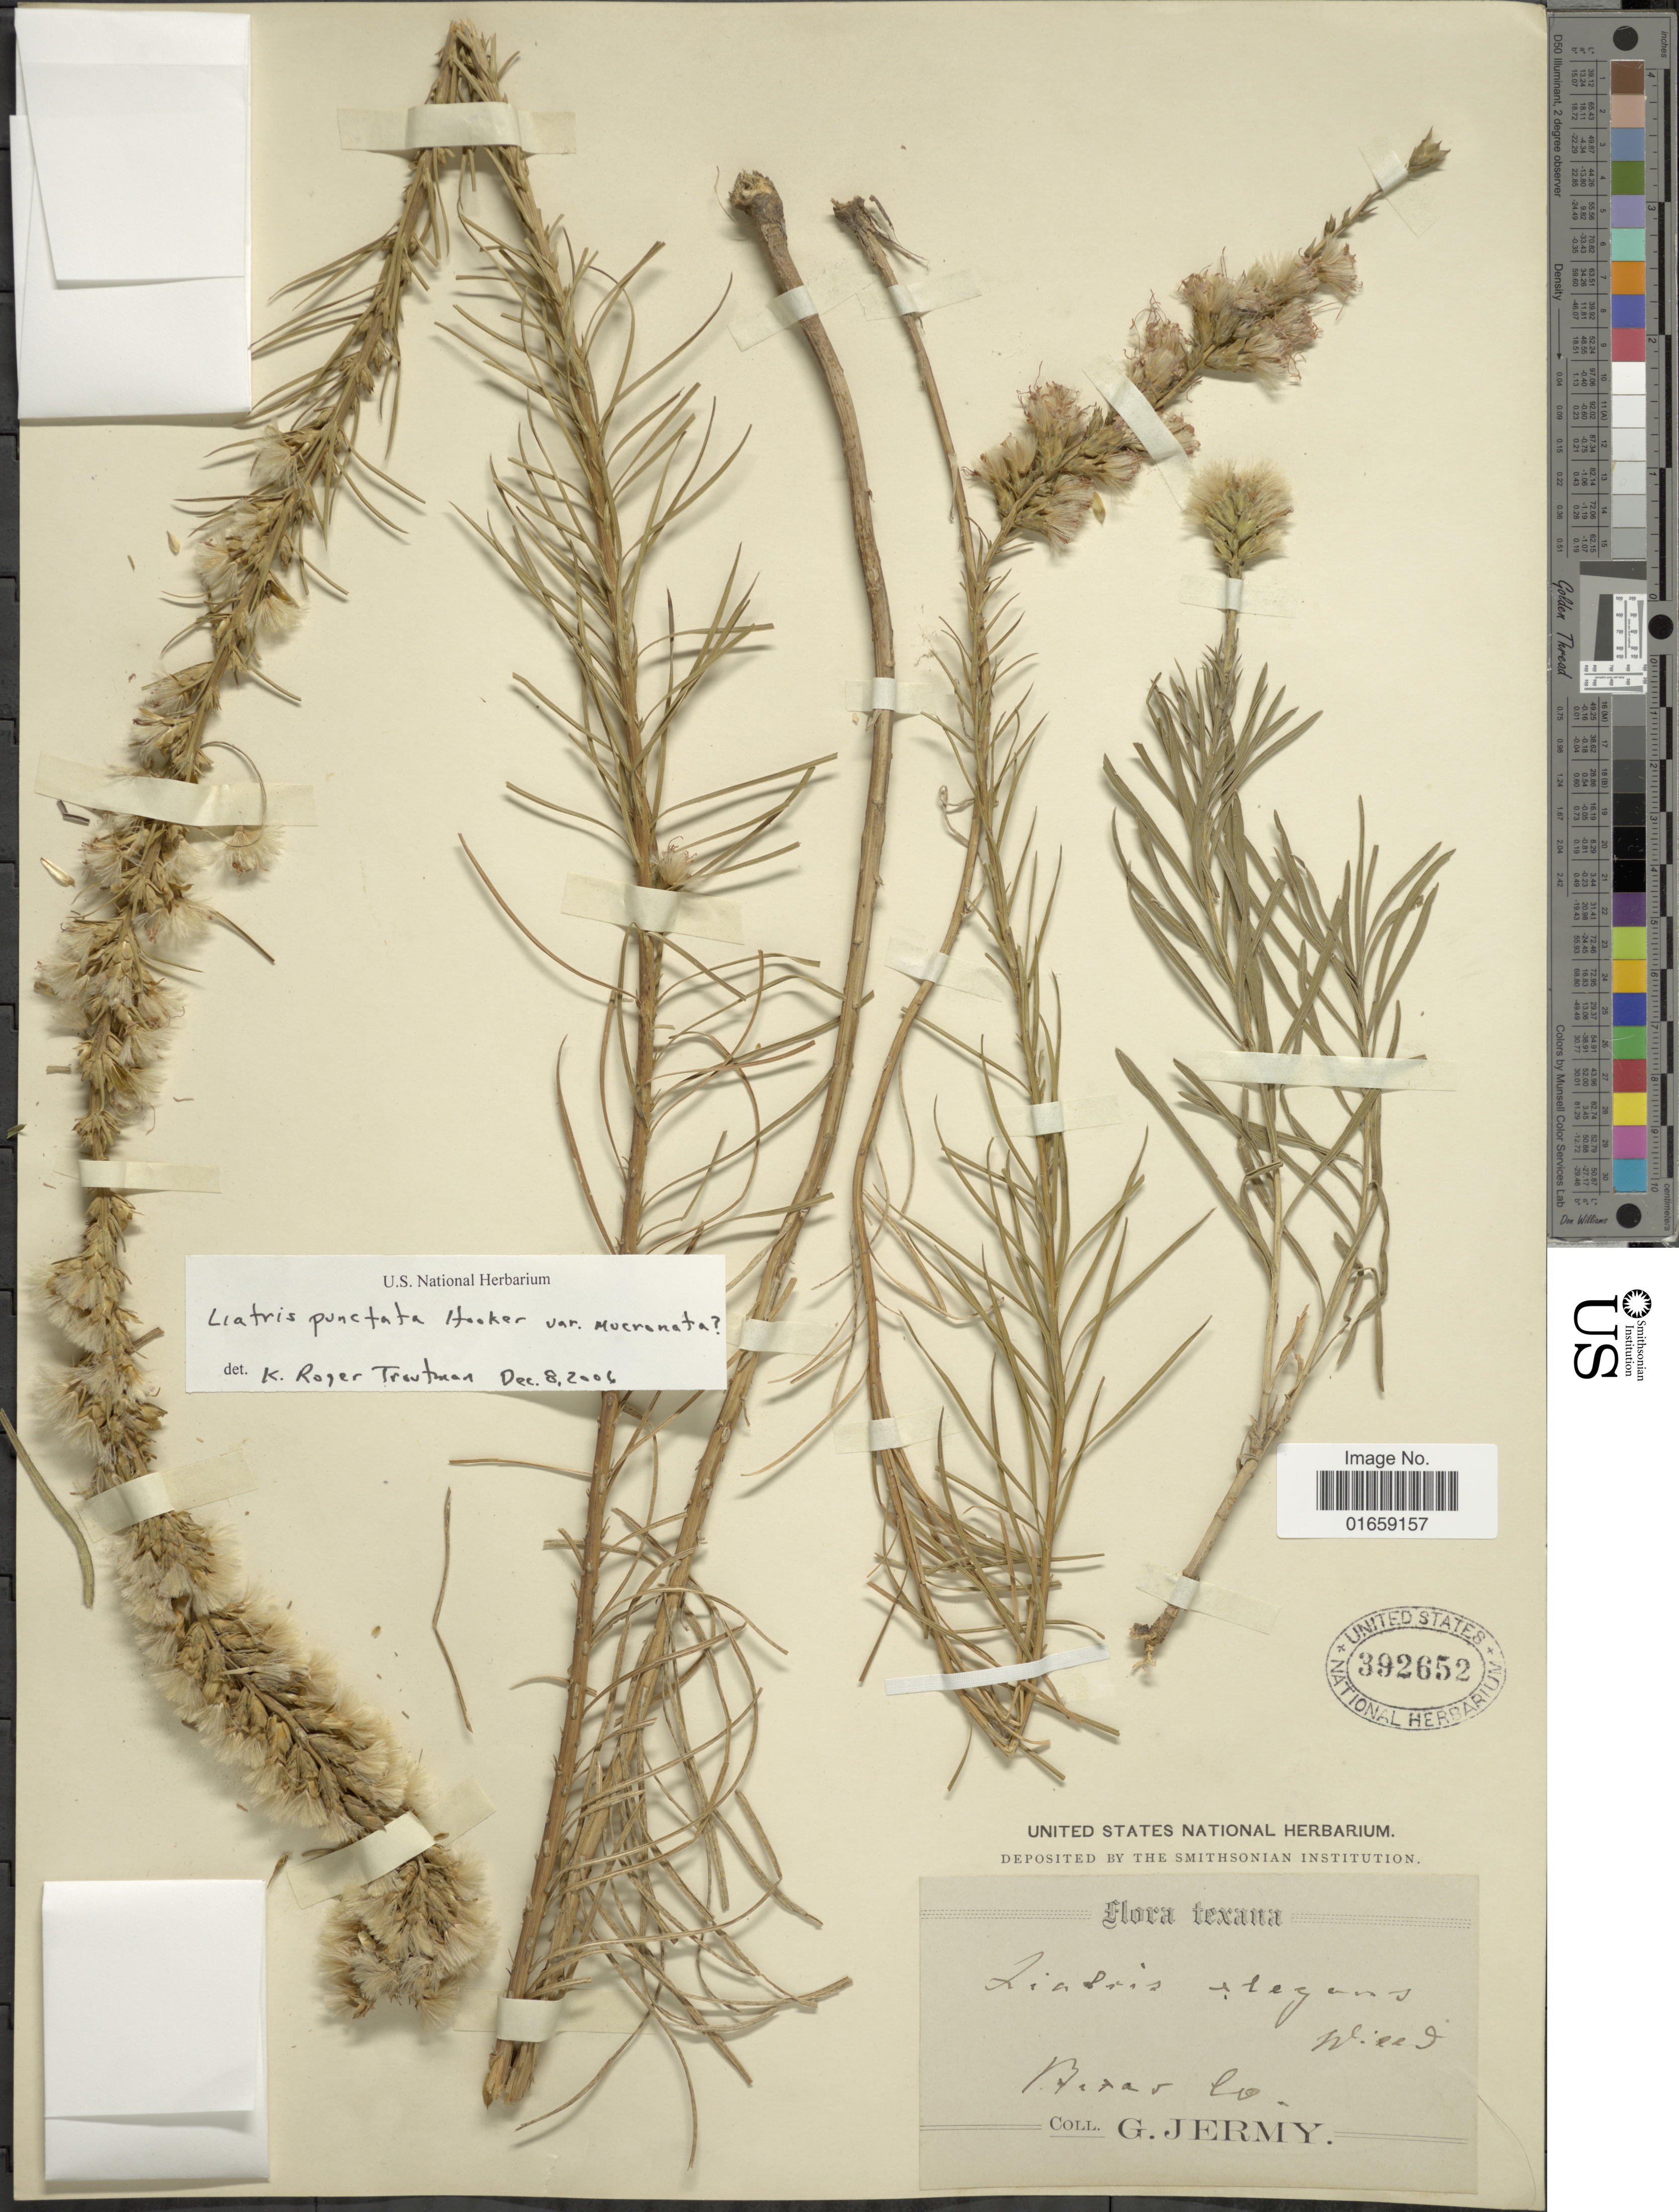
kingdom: Plantae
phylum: Tracheophyta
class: Magnoliopsida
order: Asterales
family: Asteraceae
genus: Liatris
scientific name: Liatris punctata var. mucronata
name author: (DC.) B.L. Turner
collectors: G. Jermy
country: United States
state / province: Texas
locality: Bexar Co.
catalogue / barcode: US 392652